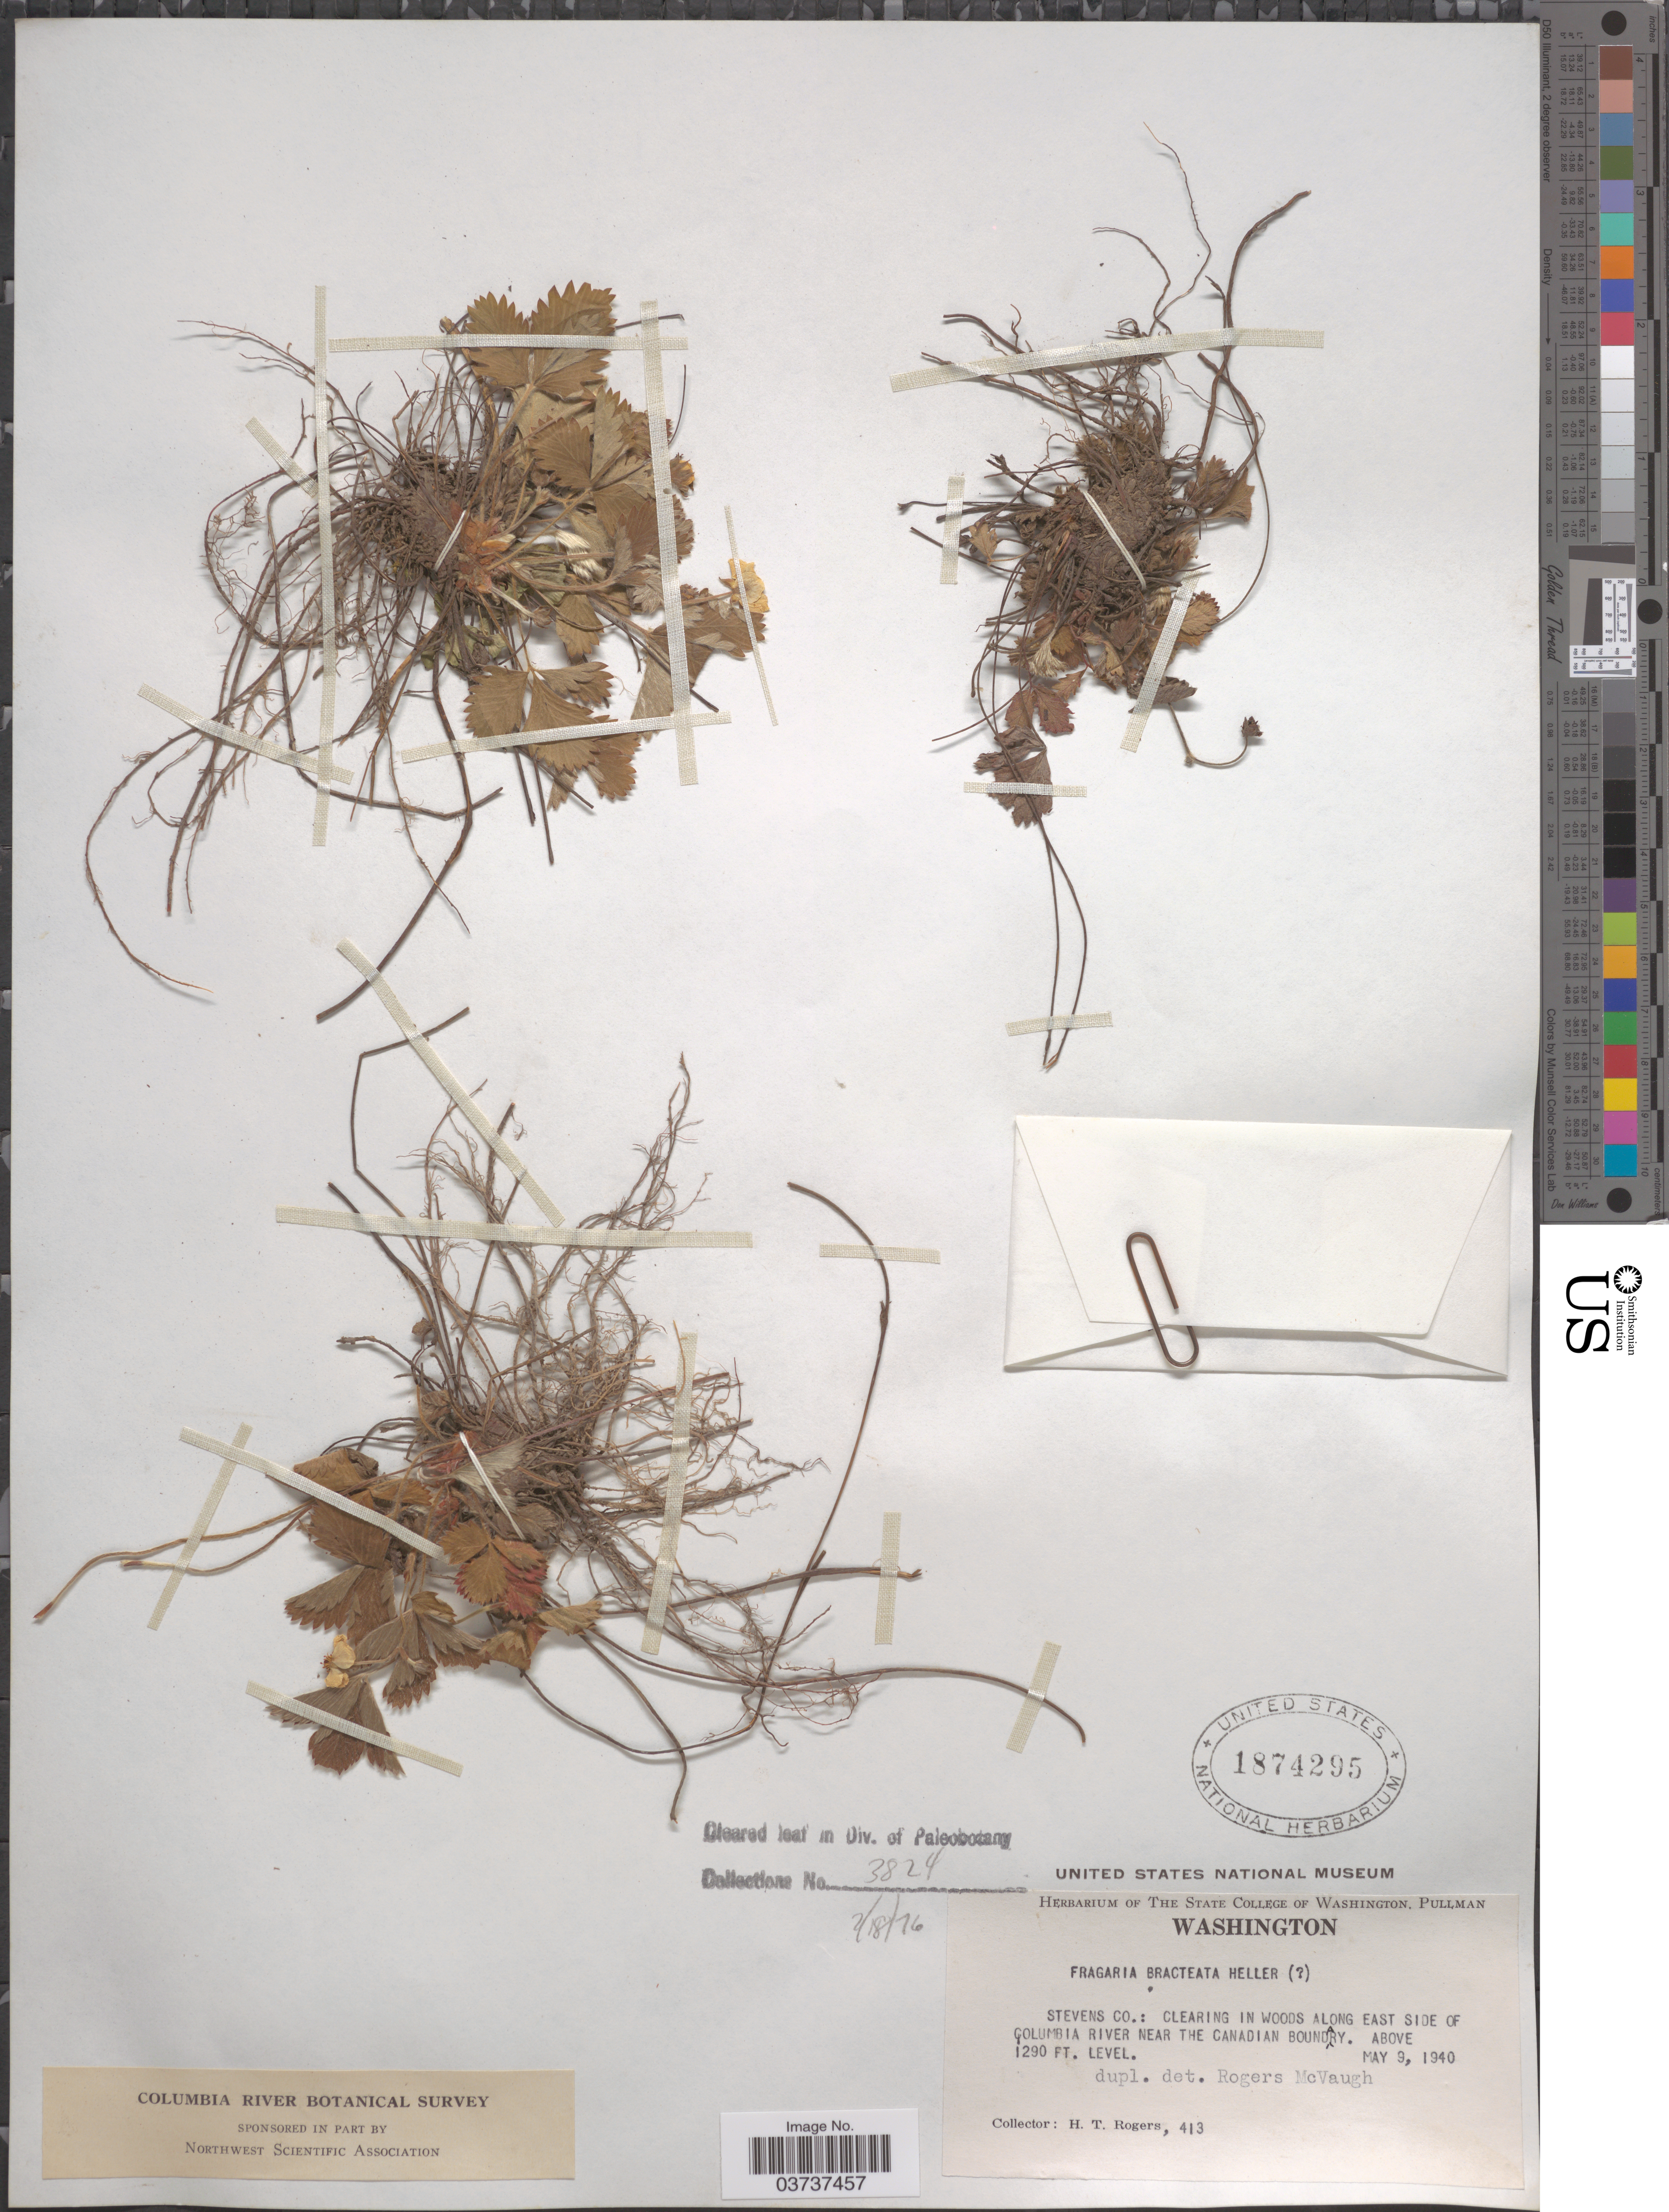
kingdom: Plantae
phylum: Tracheophyta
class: Magnoliopsida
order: Rosales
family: Rosaceae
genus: Fragaria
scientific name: Fragaria vesca subsp. bracteata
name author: L.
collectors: H. Rogers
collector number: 413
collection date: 1940-05-09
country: United States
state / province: Washington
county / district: Stevens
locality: Stevens Co.: Clearing in woods along East side of Columbia River near the Canadian Boundary.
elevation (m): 393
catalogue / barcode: US 1874295